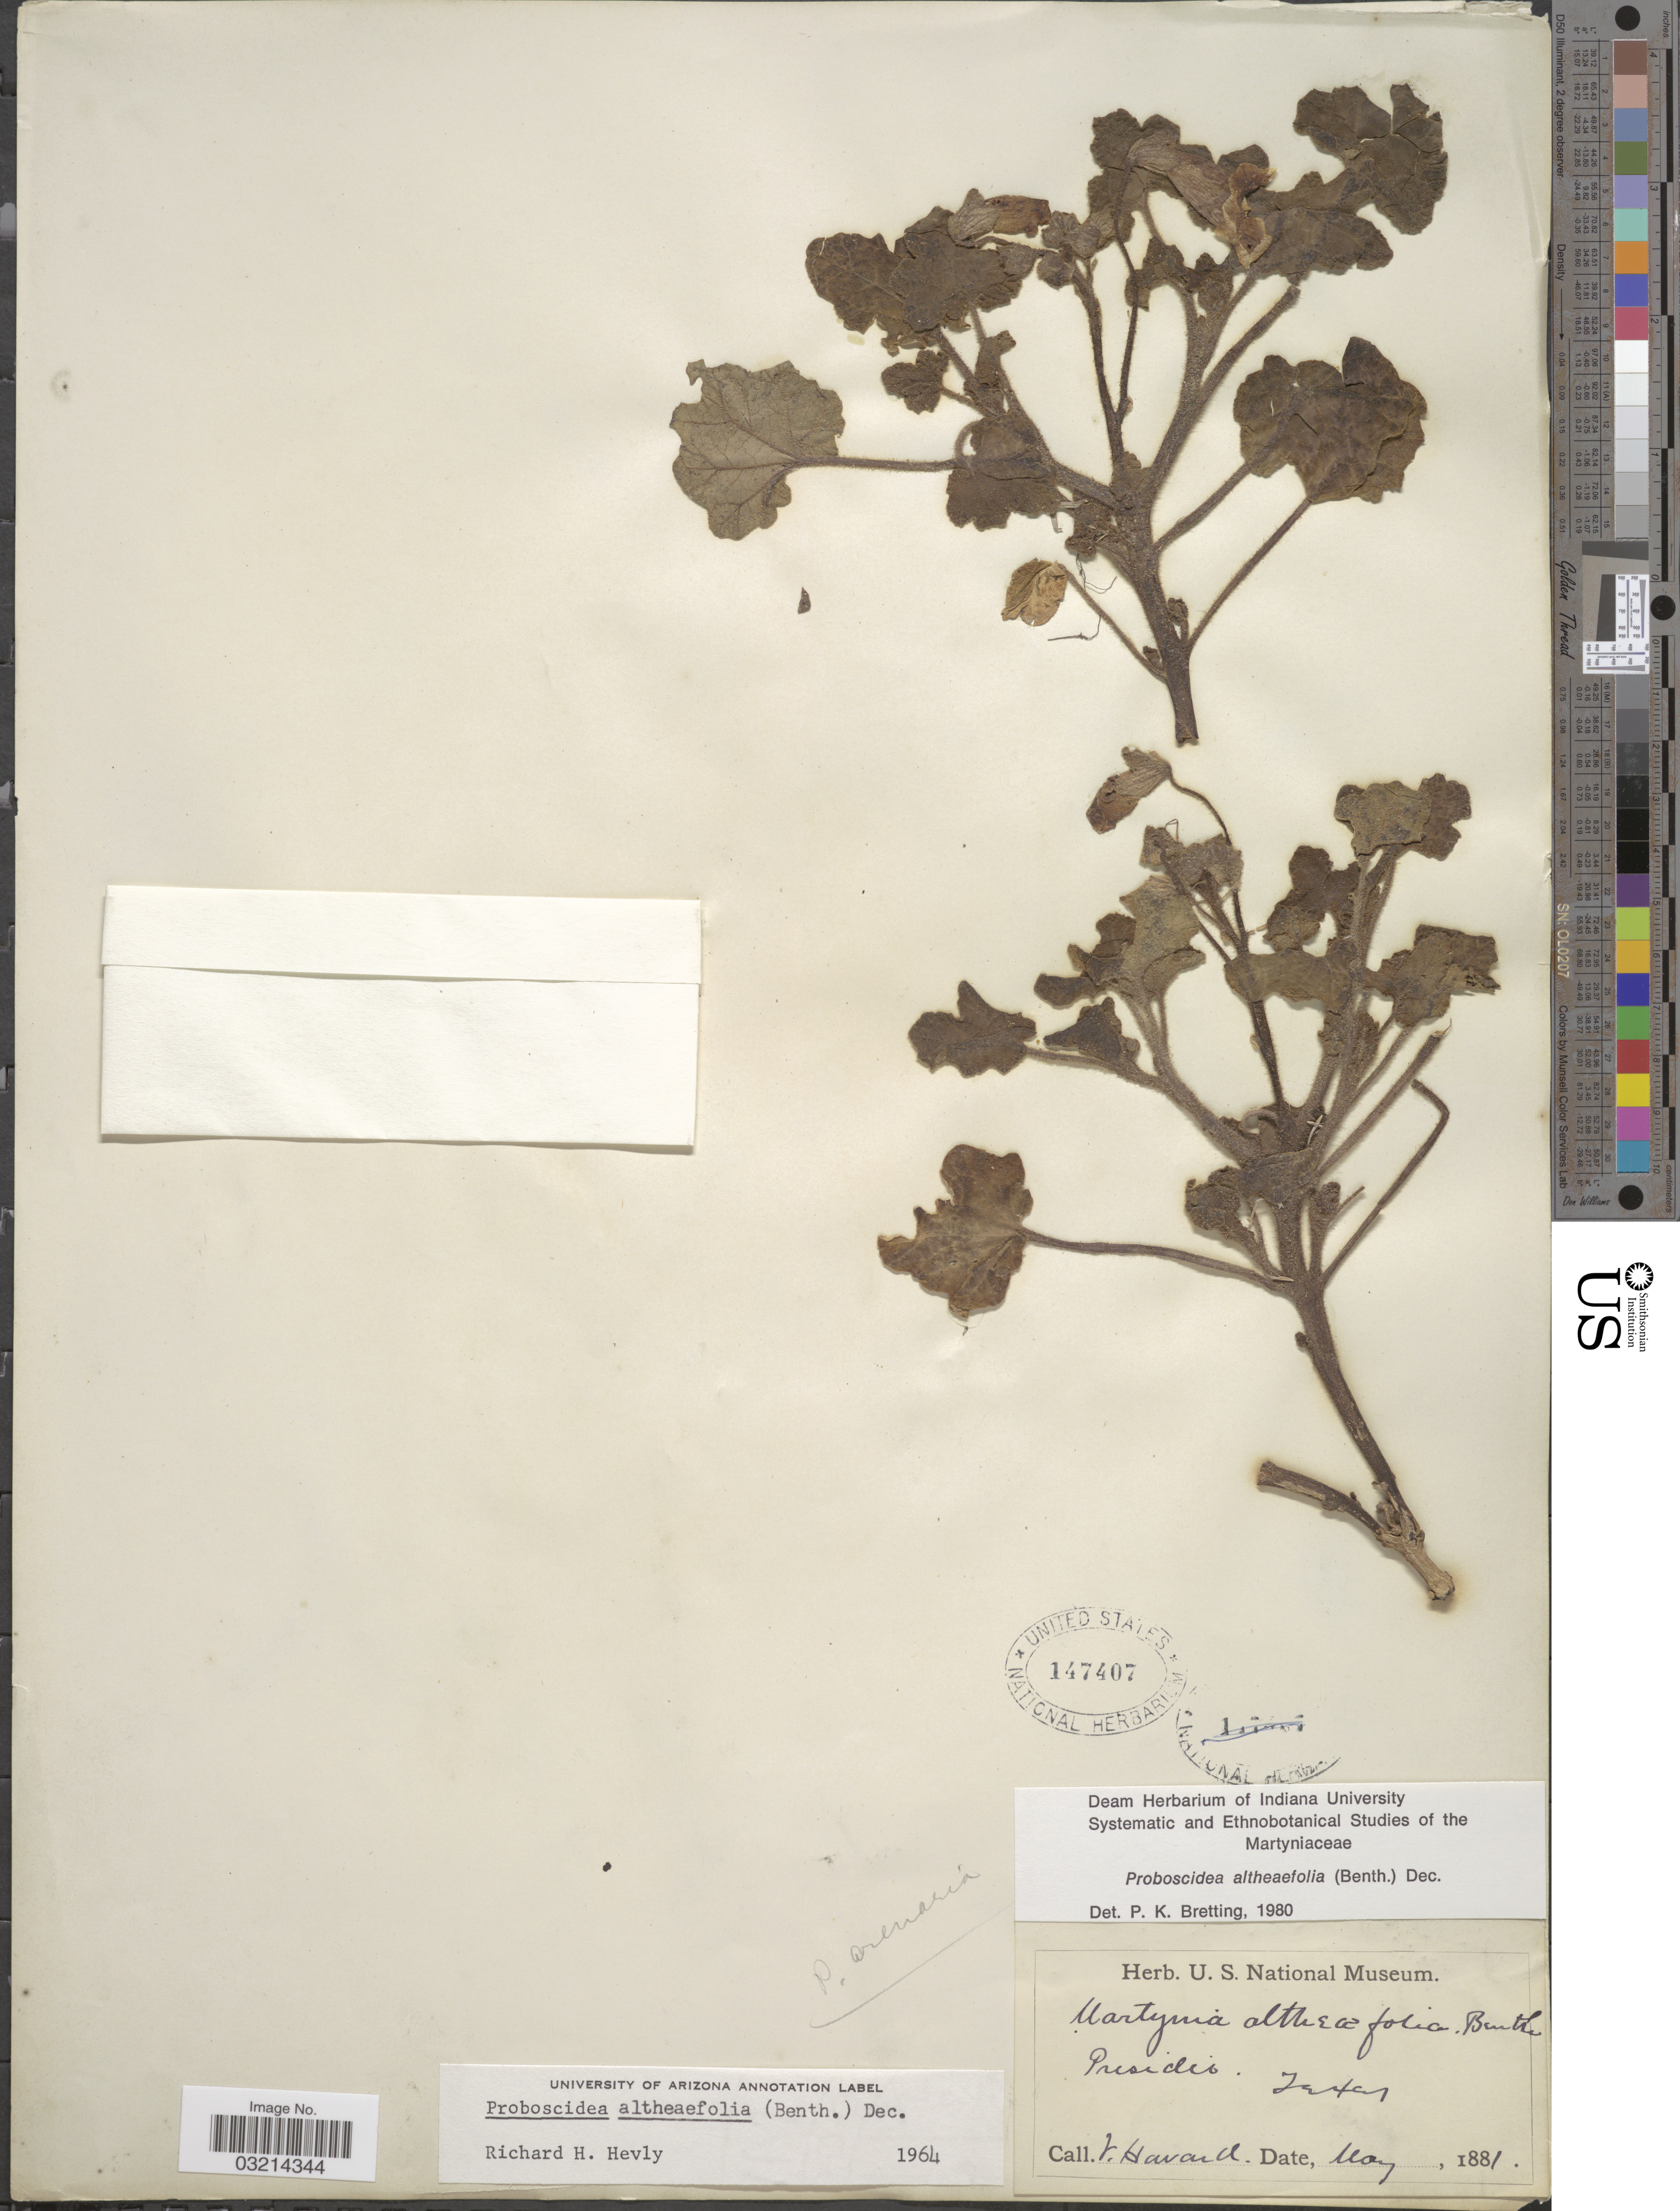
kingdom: Plantae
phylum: Tracheophyta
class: Magnoliopsida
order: Lamiales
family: Martyniaceae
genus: Proboscidea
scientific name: Proboscidea althaeifolia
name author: (Benth.) Decne.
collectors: V. Havard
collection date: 1881-05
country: United States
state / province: Texas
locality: Presidio.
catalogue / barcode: US 147407